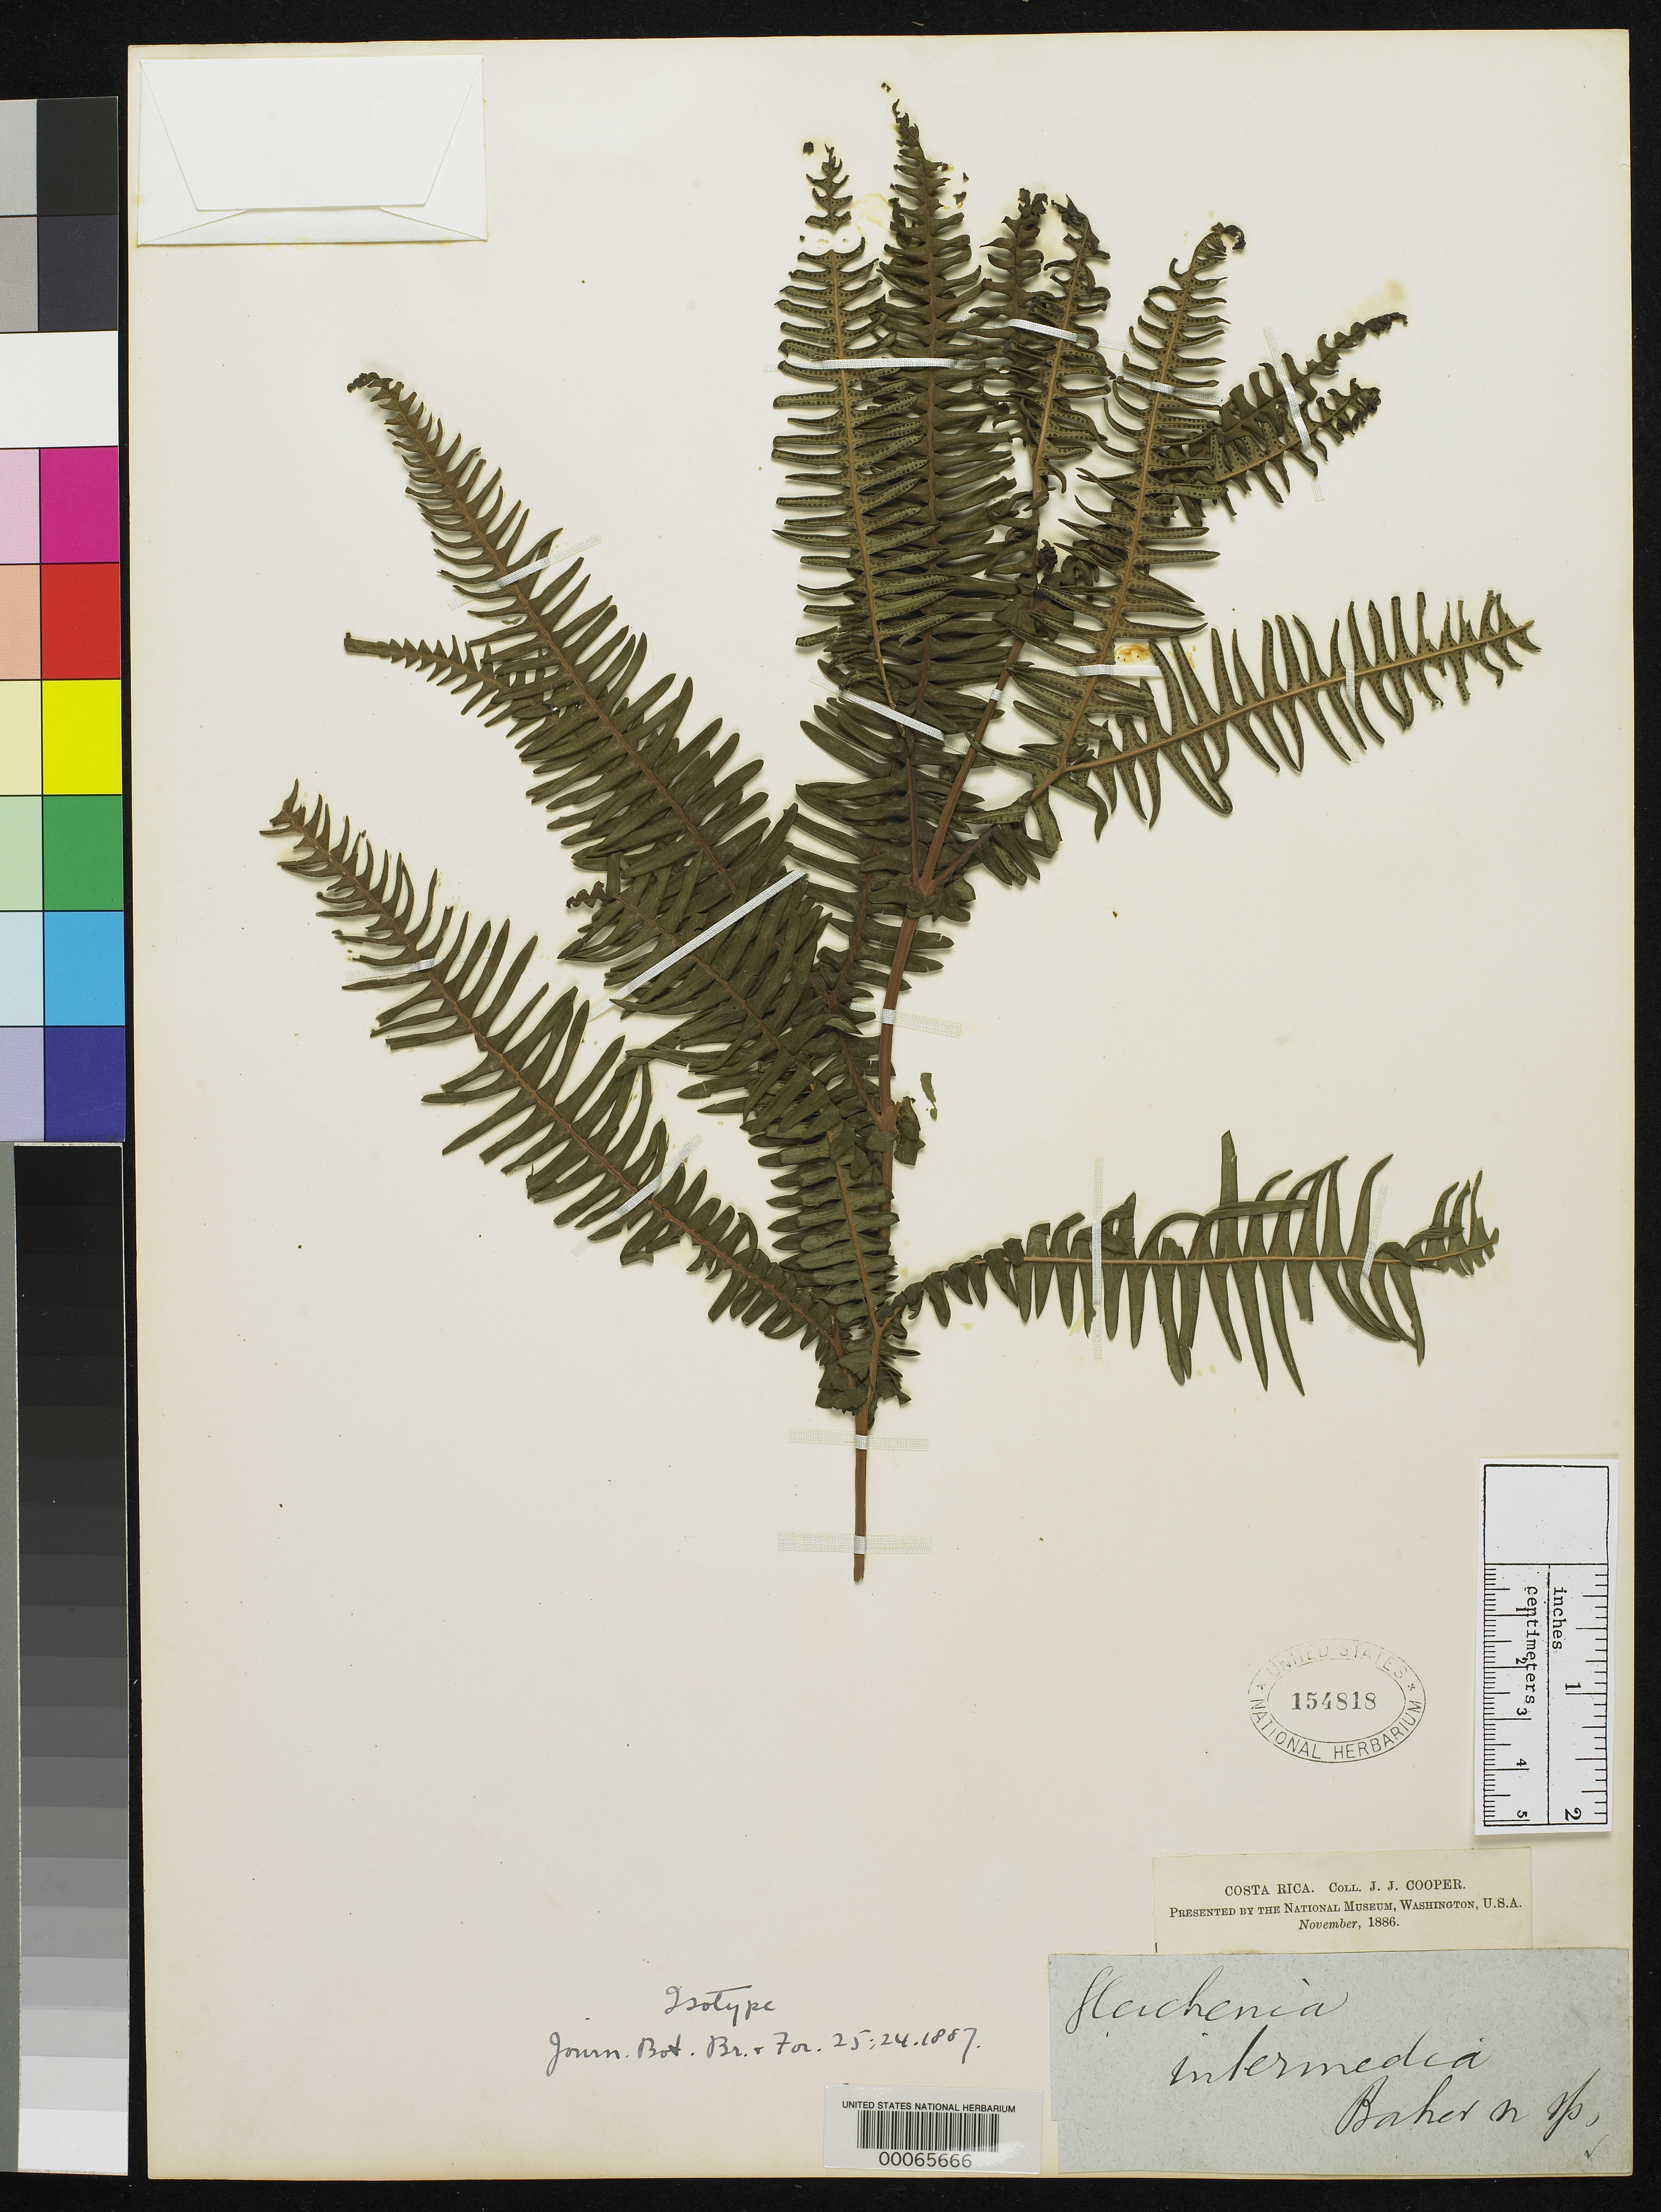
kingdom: Plantae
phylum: Tracheophyta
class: Polypodiopsida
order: Gleicheniales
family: Gleicheniaceae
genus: Gleichenia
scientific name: Gleichenia intermedia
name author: Baker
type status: Type Collection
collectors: J. J. Cooper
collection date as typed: Nov 1886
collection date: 1886-11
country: Costa Rica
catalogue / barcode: US 154818